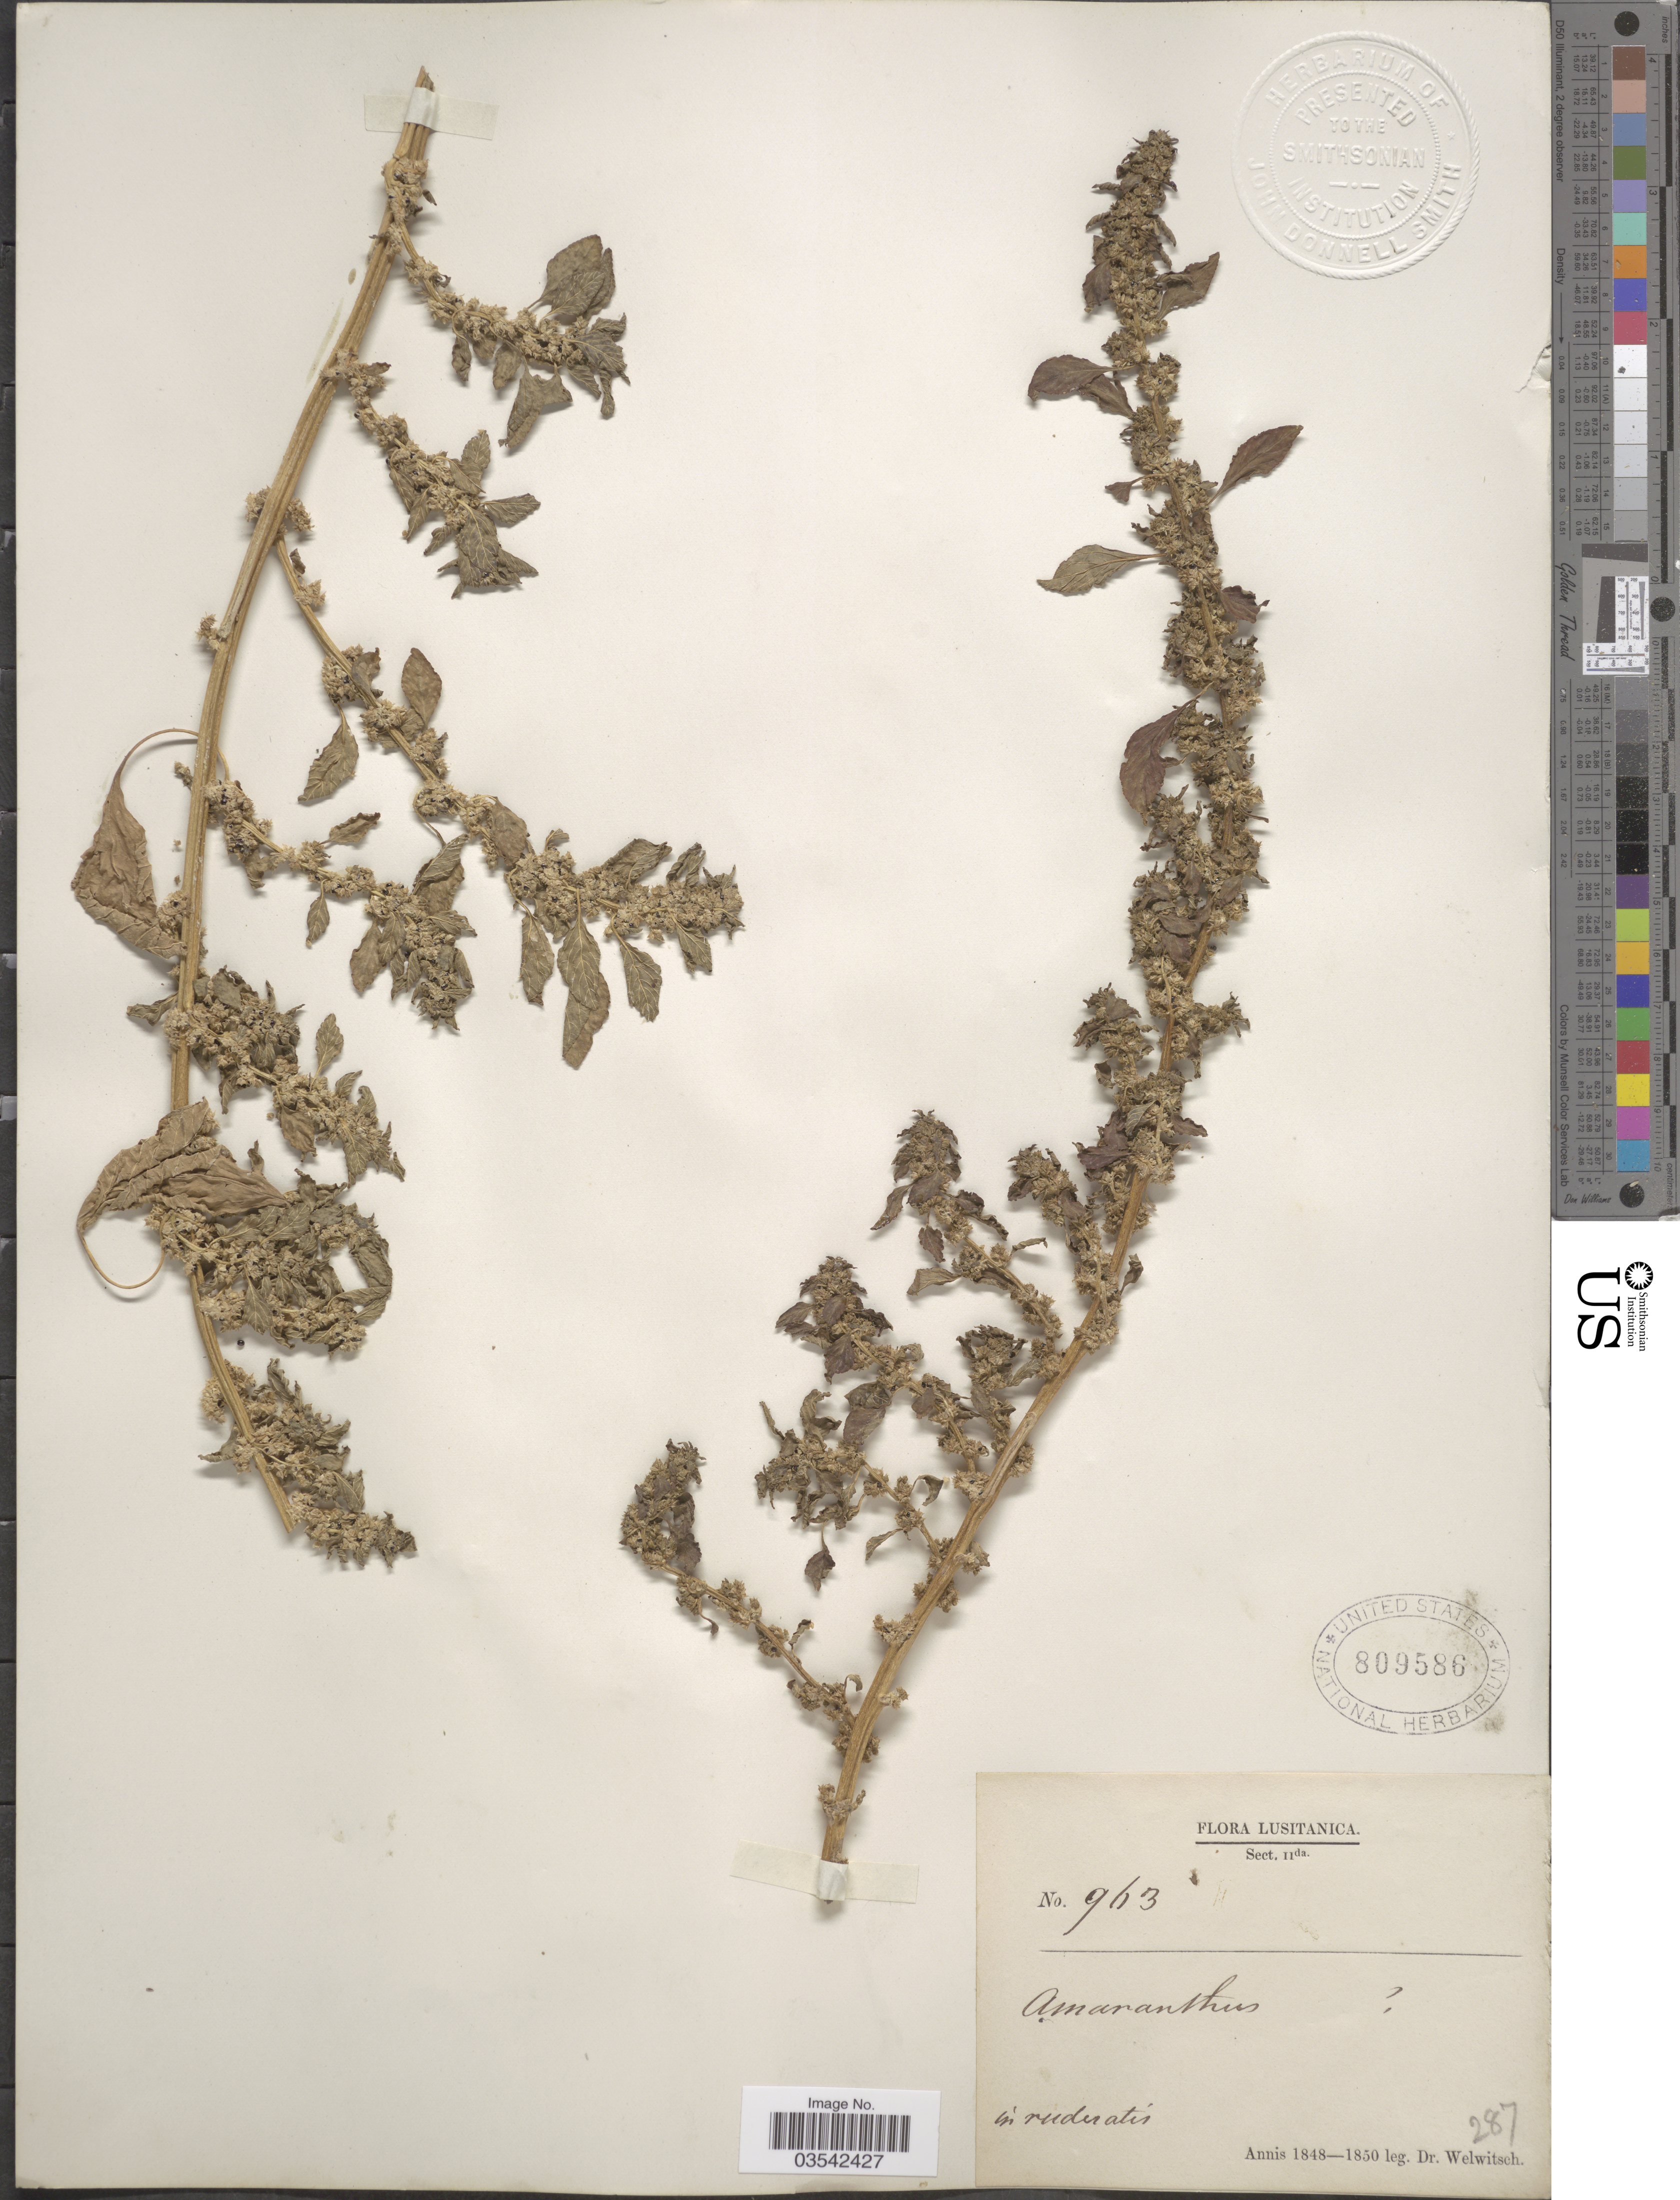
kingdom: Plantae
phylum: Tracheophyta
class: Magnoliopsida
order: Caryophyllales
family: Amaranthaceae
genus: Amaranthus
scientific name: Amaranthus sp.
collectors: -. Welwitsch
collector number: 963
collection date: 1848/1850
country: Portugal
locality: Lusitanica. In ruderatis.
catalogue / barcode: US 809586